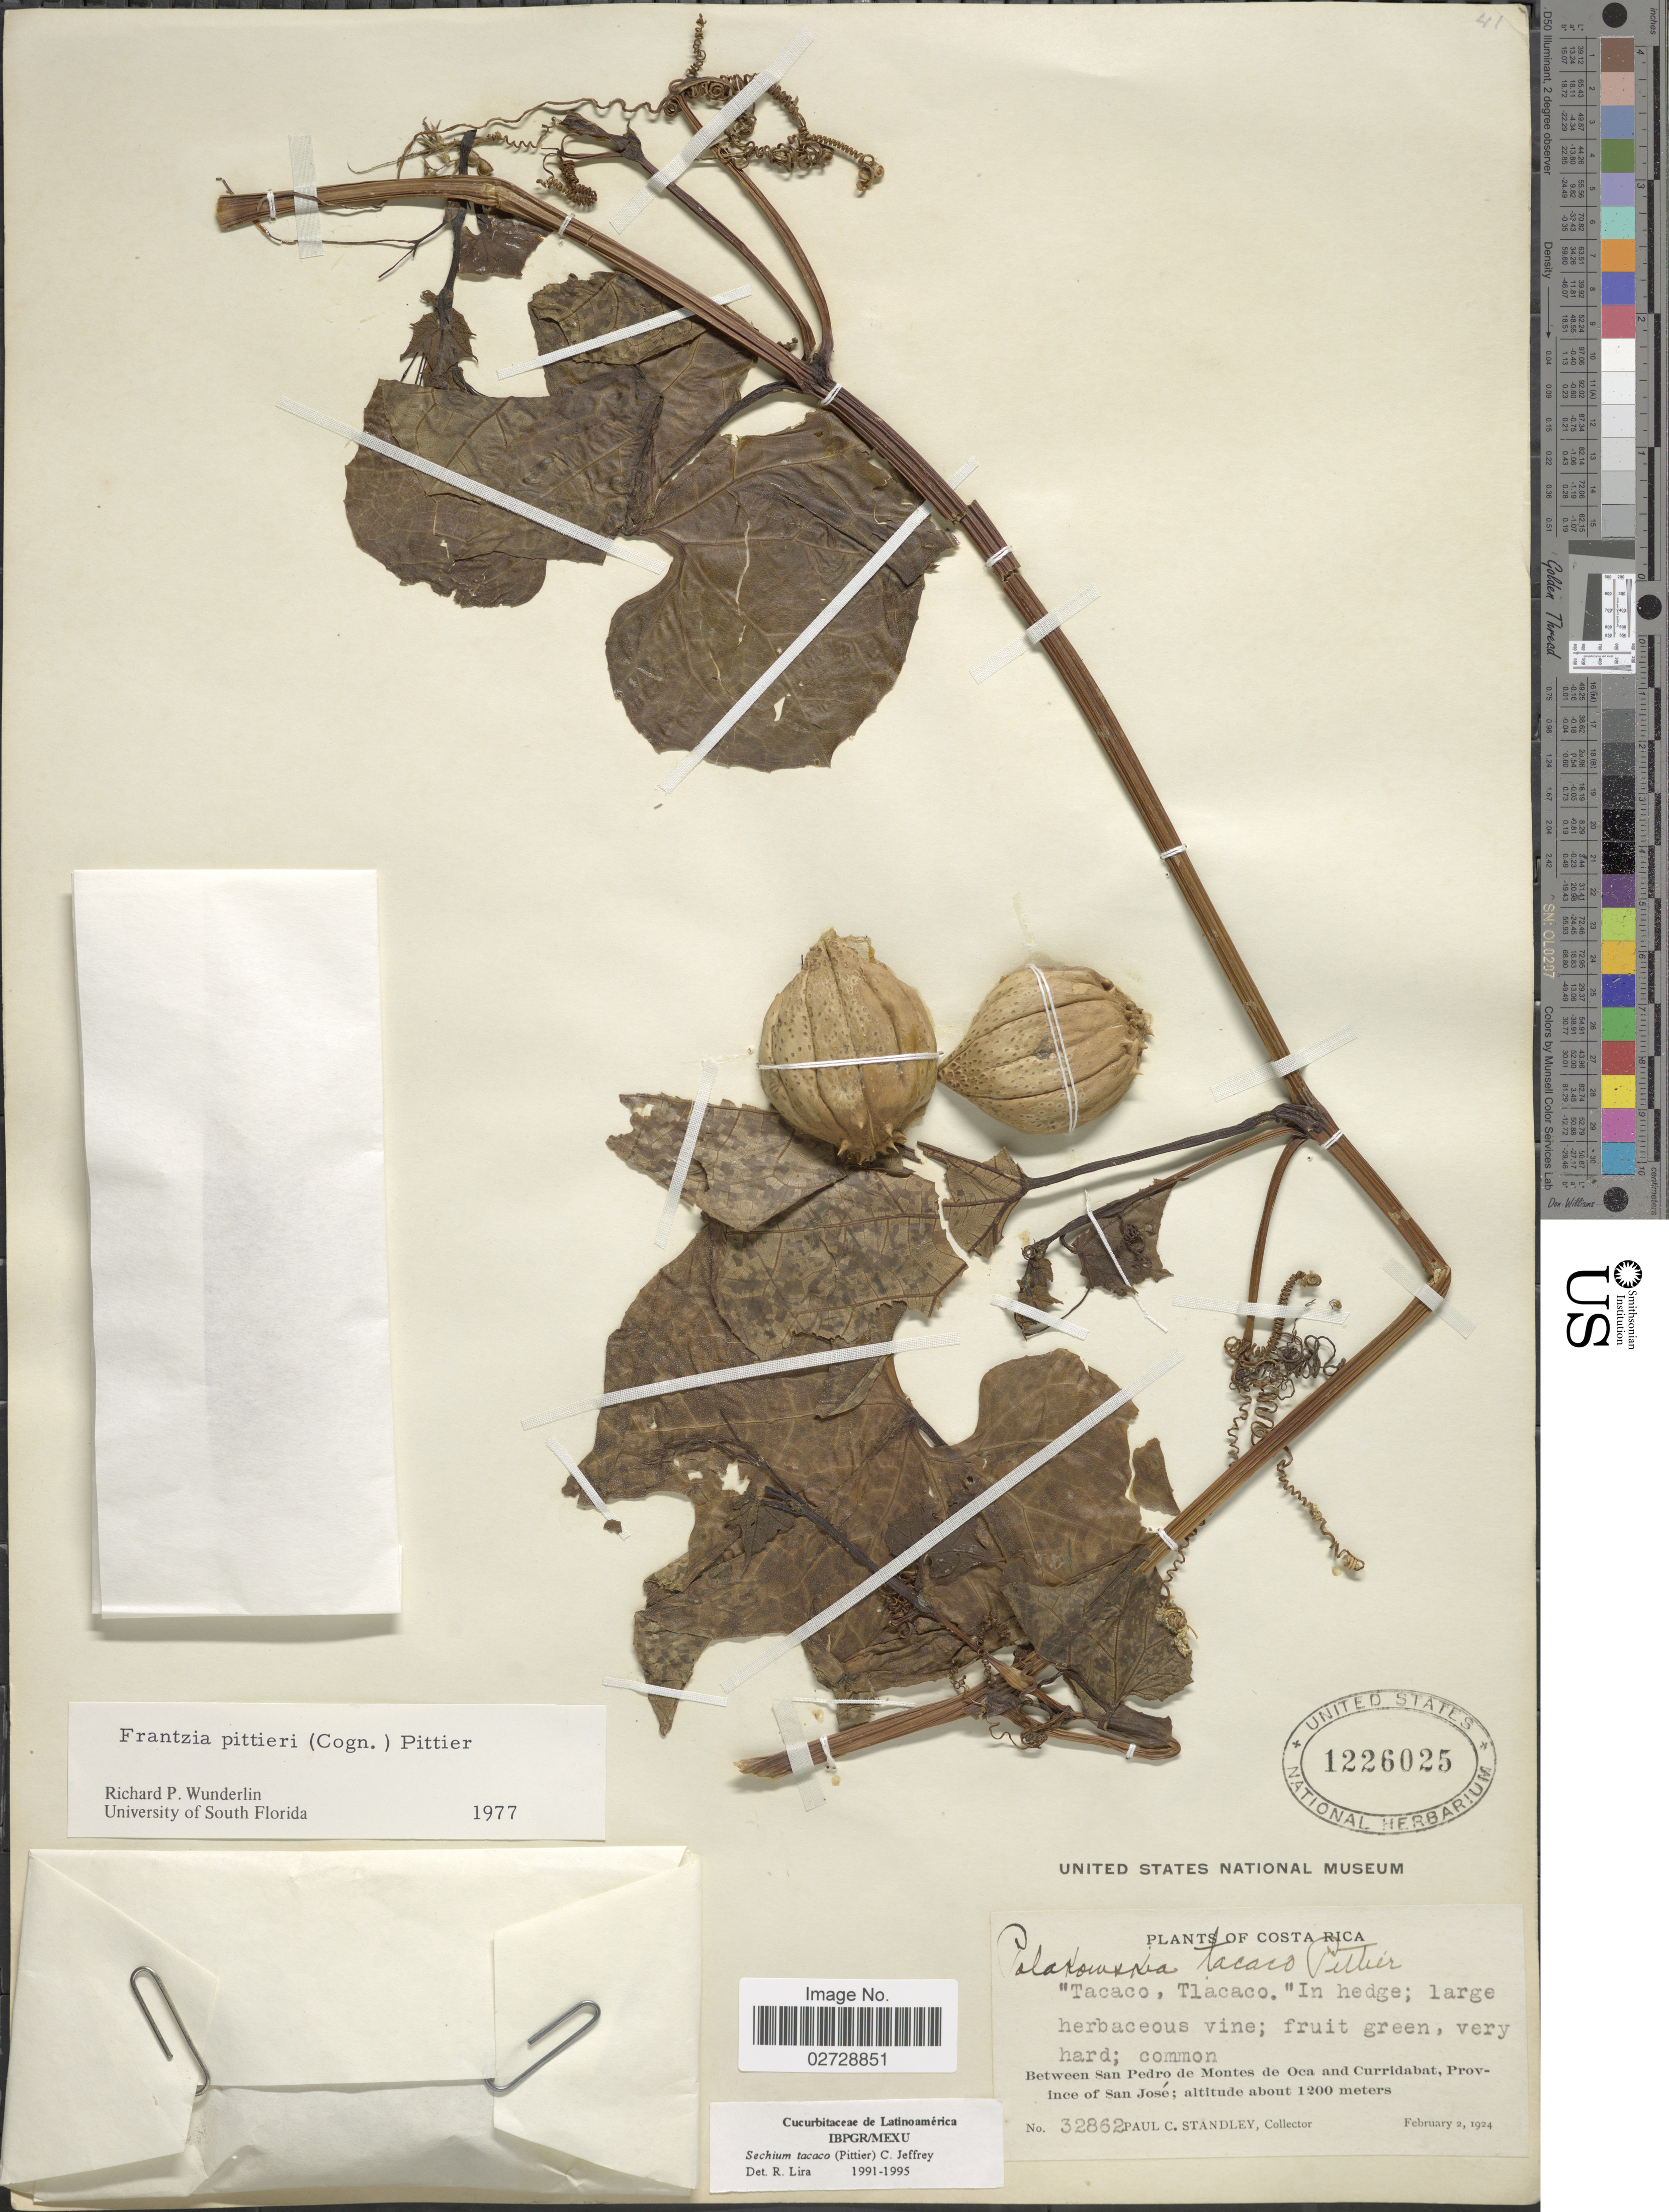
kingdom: Plantae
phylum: Tracheophyta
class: Magnoliopsida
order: Cucurbitales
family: Cucurbitaceae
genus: Sechium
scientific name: Sechium tacaco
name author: (Pittier) C. Jeffrey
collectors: P. C. Standley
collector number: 32862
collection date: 1924-02-02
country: Costa Rica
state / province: San José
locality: Between San Pedro de Montes de Oca and Curridabat.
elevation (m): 1200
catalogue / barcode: US 1226025